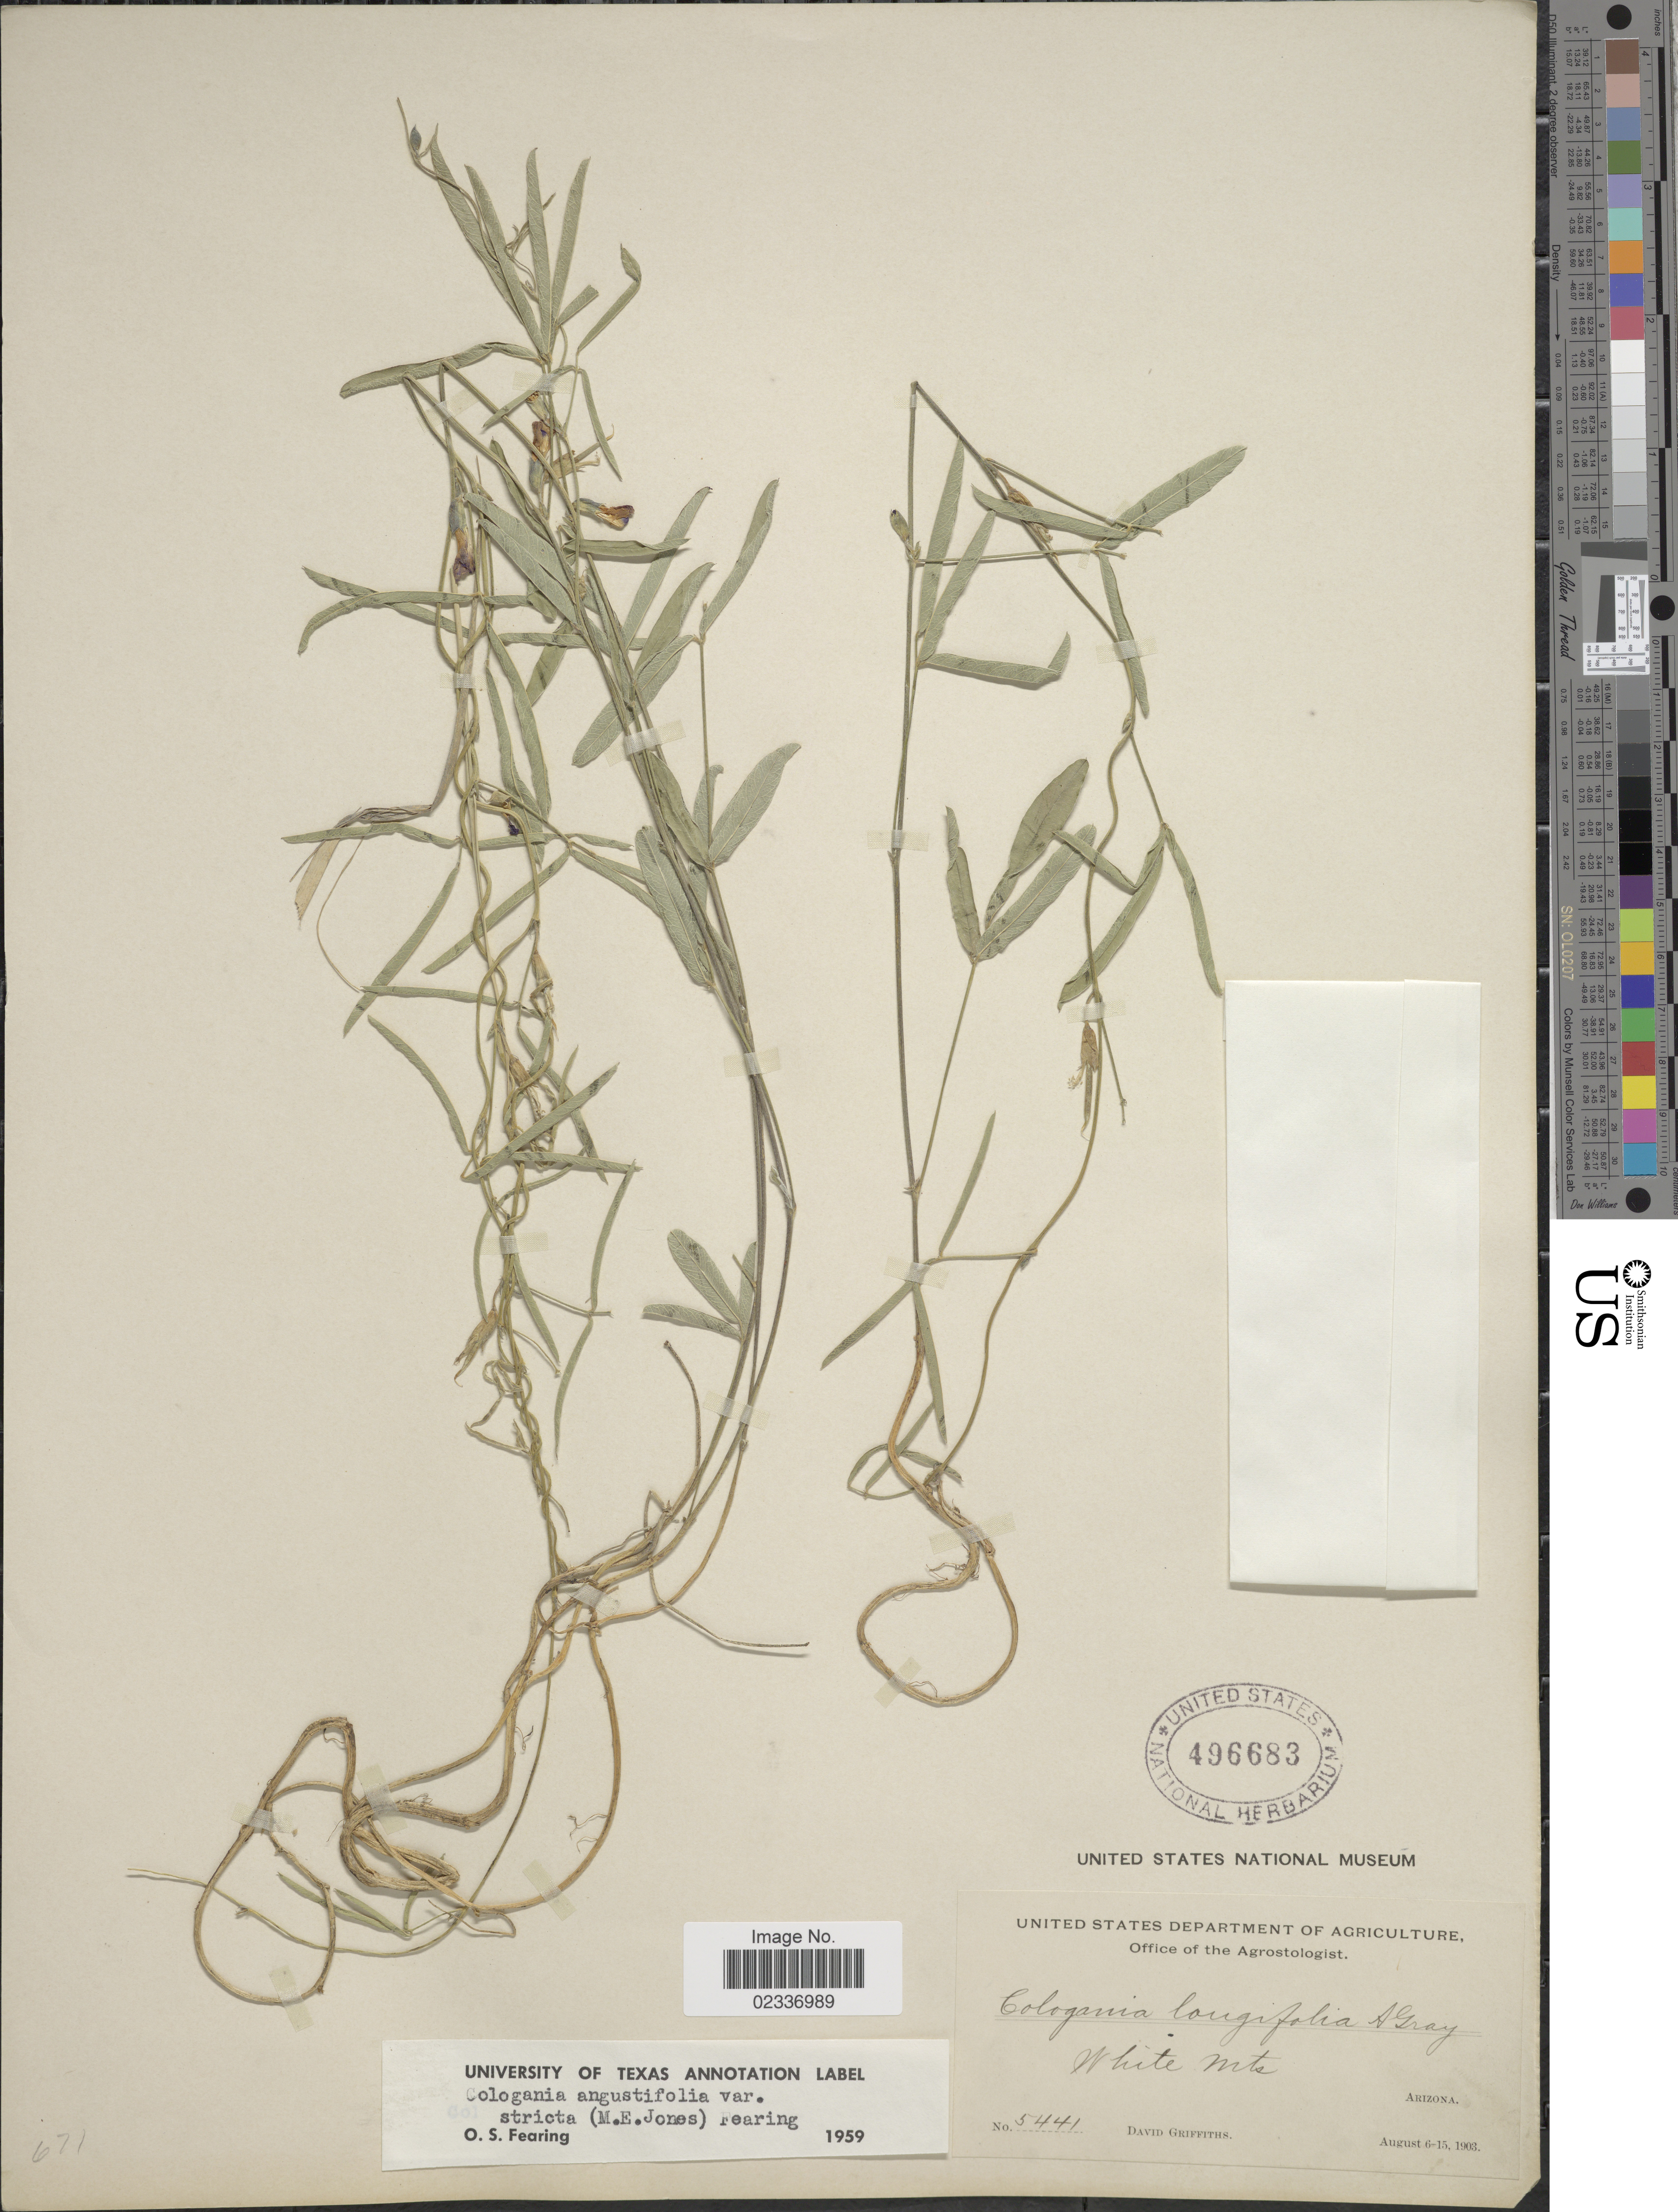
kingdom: Plantae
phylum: Tracheophyta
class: Magnoliopsida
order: Fabales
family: Fabaceae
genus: Cologania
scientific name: Cologania angustifolia var. stricta (M.E. Jones) Fearing ined.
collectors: D. Griffiths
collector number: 5441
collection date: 1903-08-06/1903-08-15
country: United States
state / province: Arizona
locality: White Mts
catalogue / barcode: US 496683